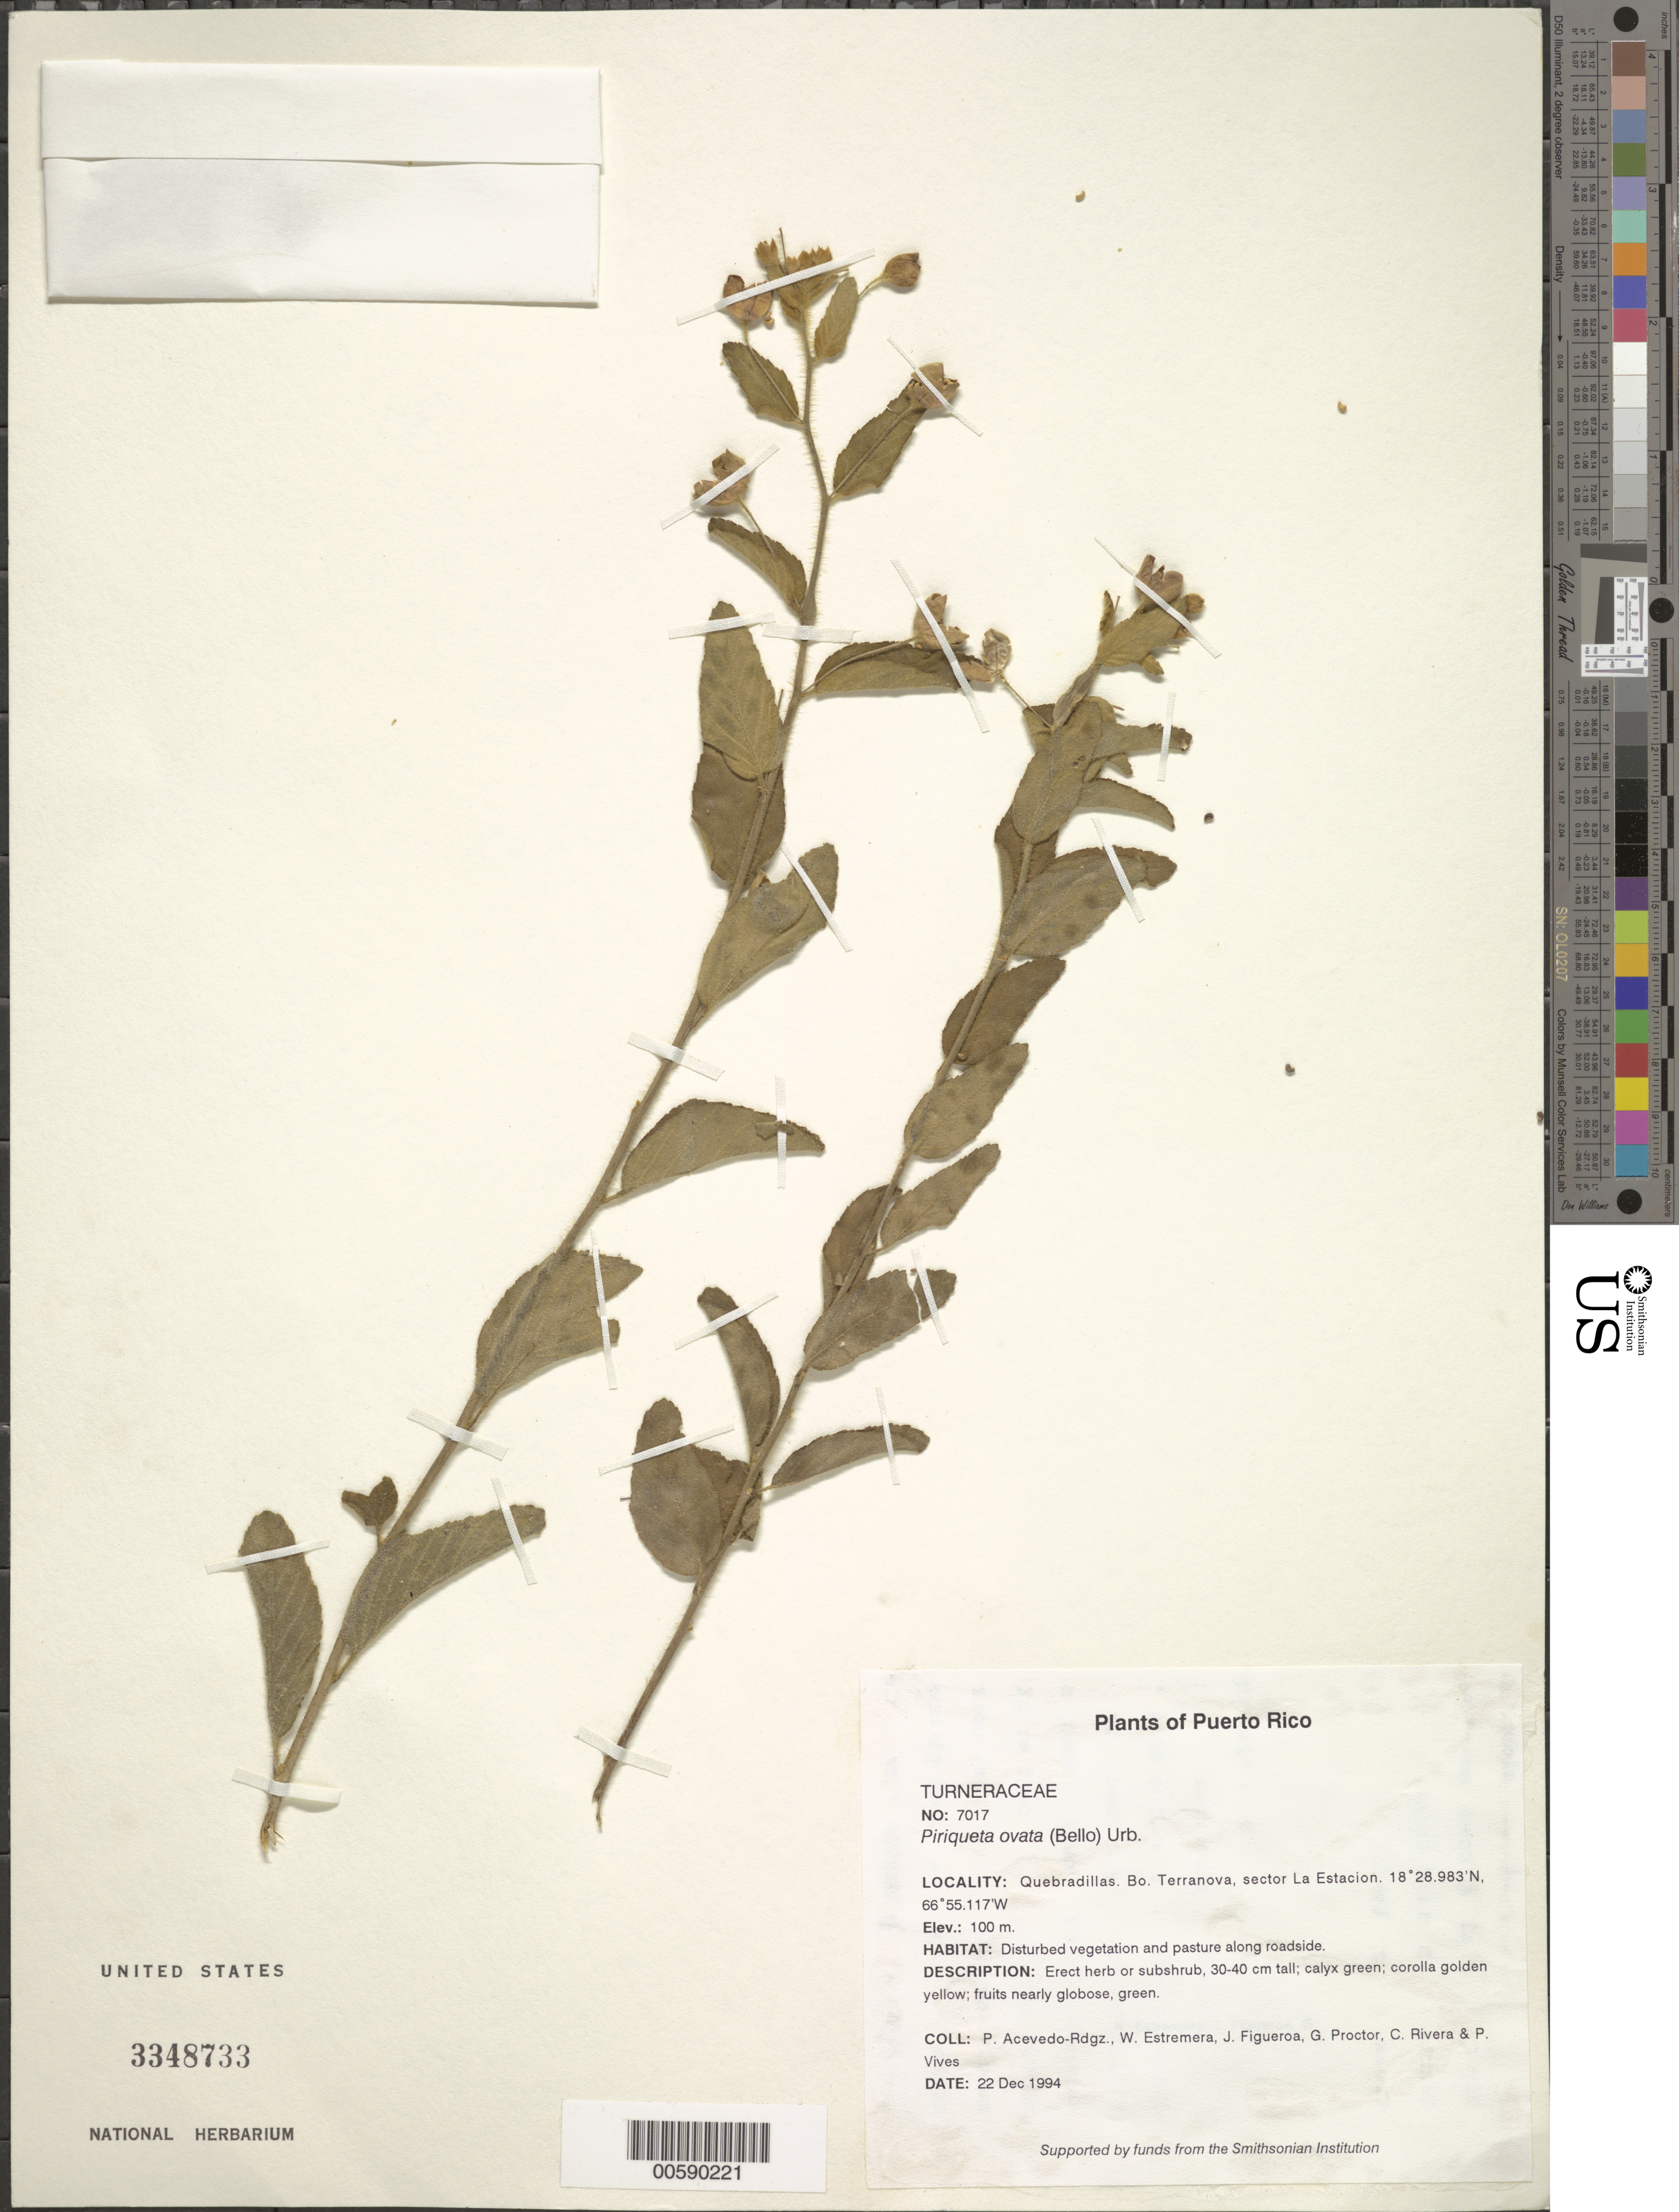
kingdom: Plantae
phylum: Tracheophyta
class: Magnoliopsida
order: Malpighiales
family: Turneraceae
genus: Piriqueta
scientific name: Piriqueta ovata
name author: (Bello) Urb.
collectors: P. Acevedo-Rodr., W. Estremera, J. Figueroa, G. R. Proctor, C. Rivera & P. Vives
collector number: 7017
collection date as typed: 22 Dec 1994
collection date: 1994-12-22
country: Puerto Rico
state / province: Quebradillas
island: Puerto Rico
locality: Quebradillas. Bo. Terranova, sector La Estación.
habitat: Disturbed vegetation and pasture along roadside.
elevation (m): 100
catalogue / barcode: US 3348733